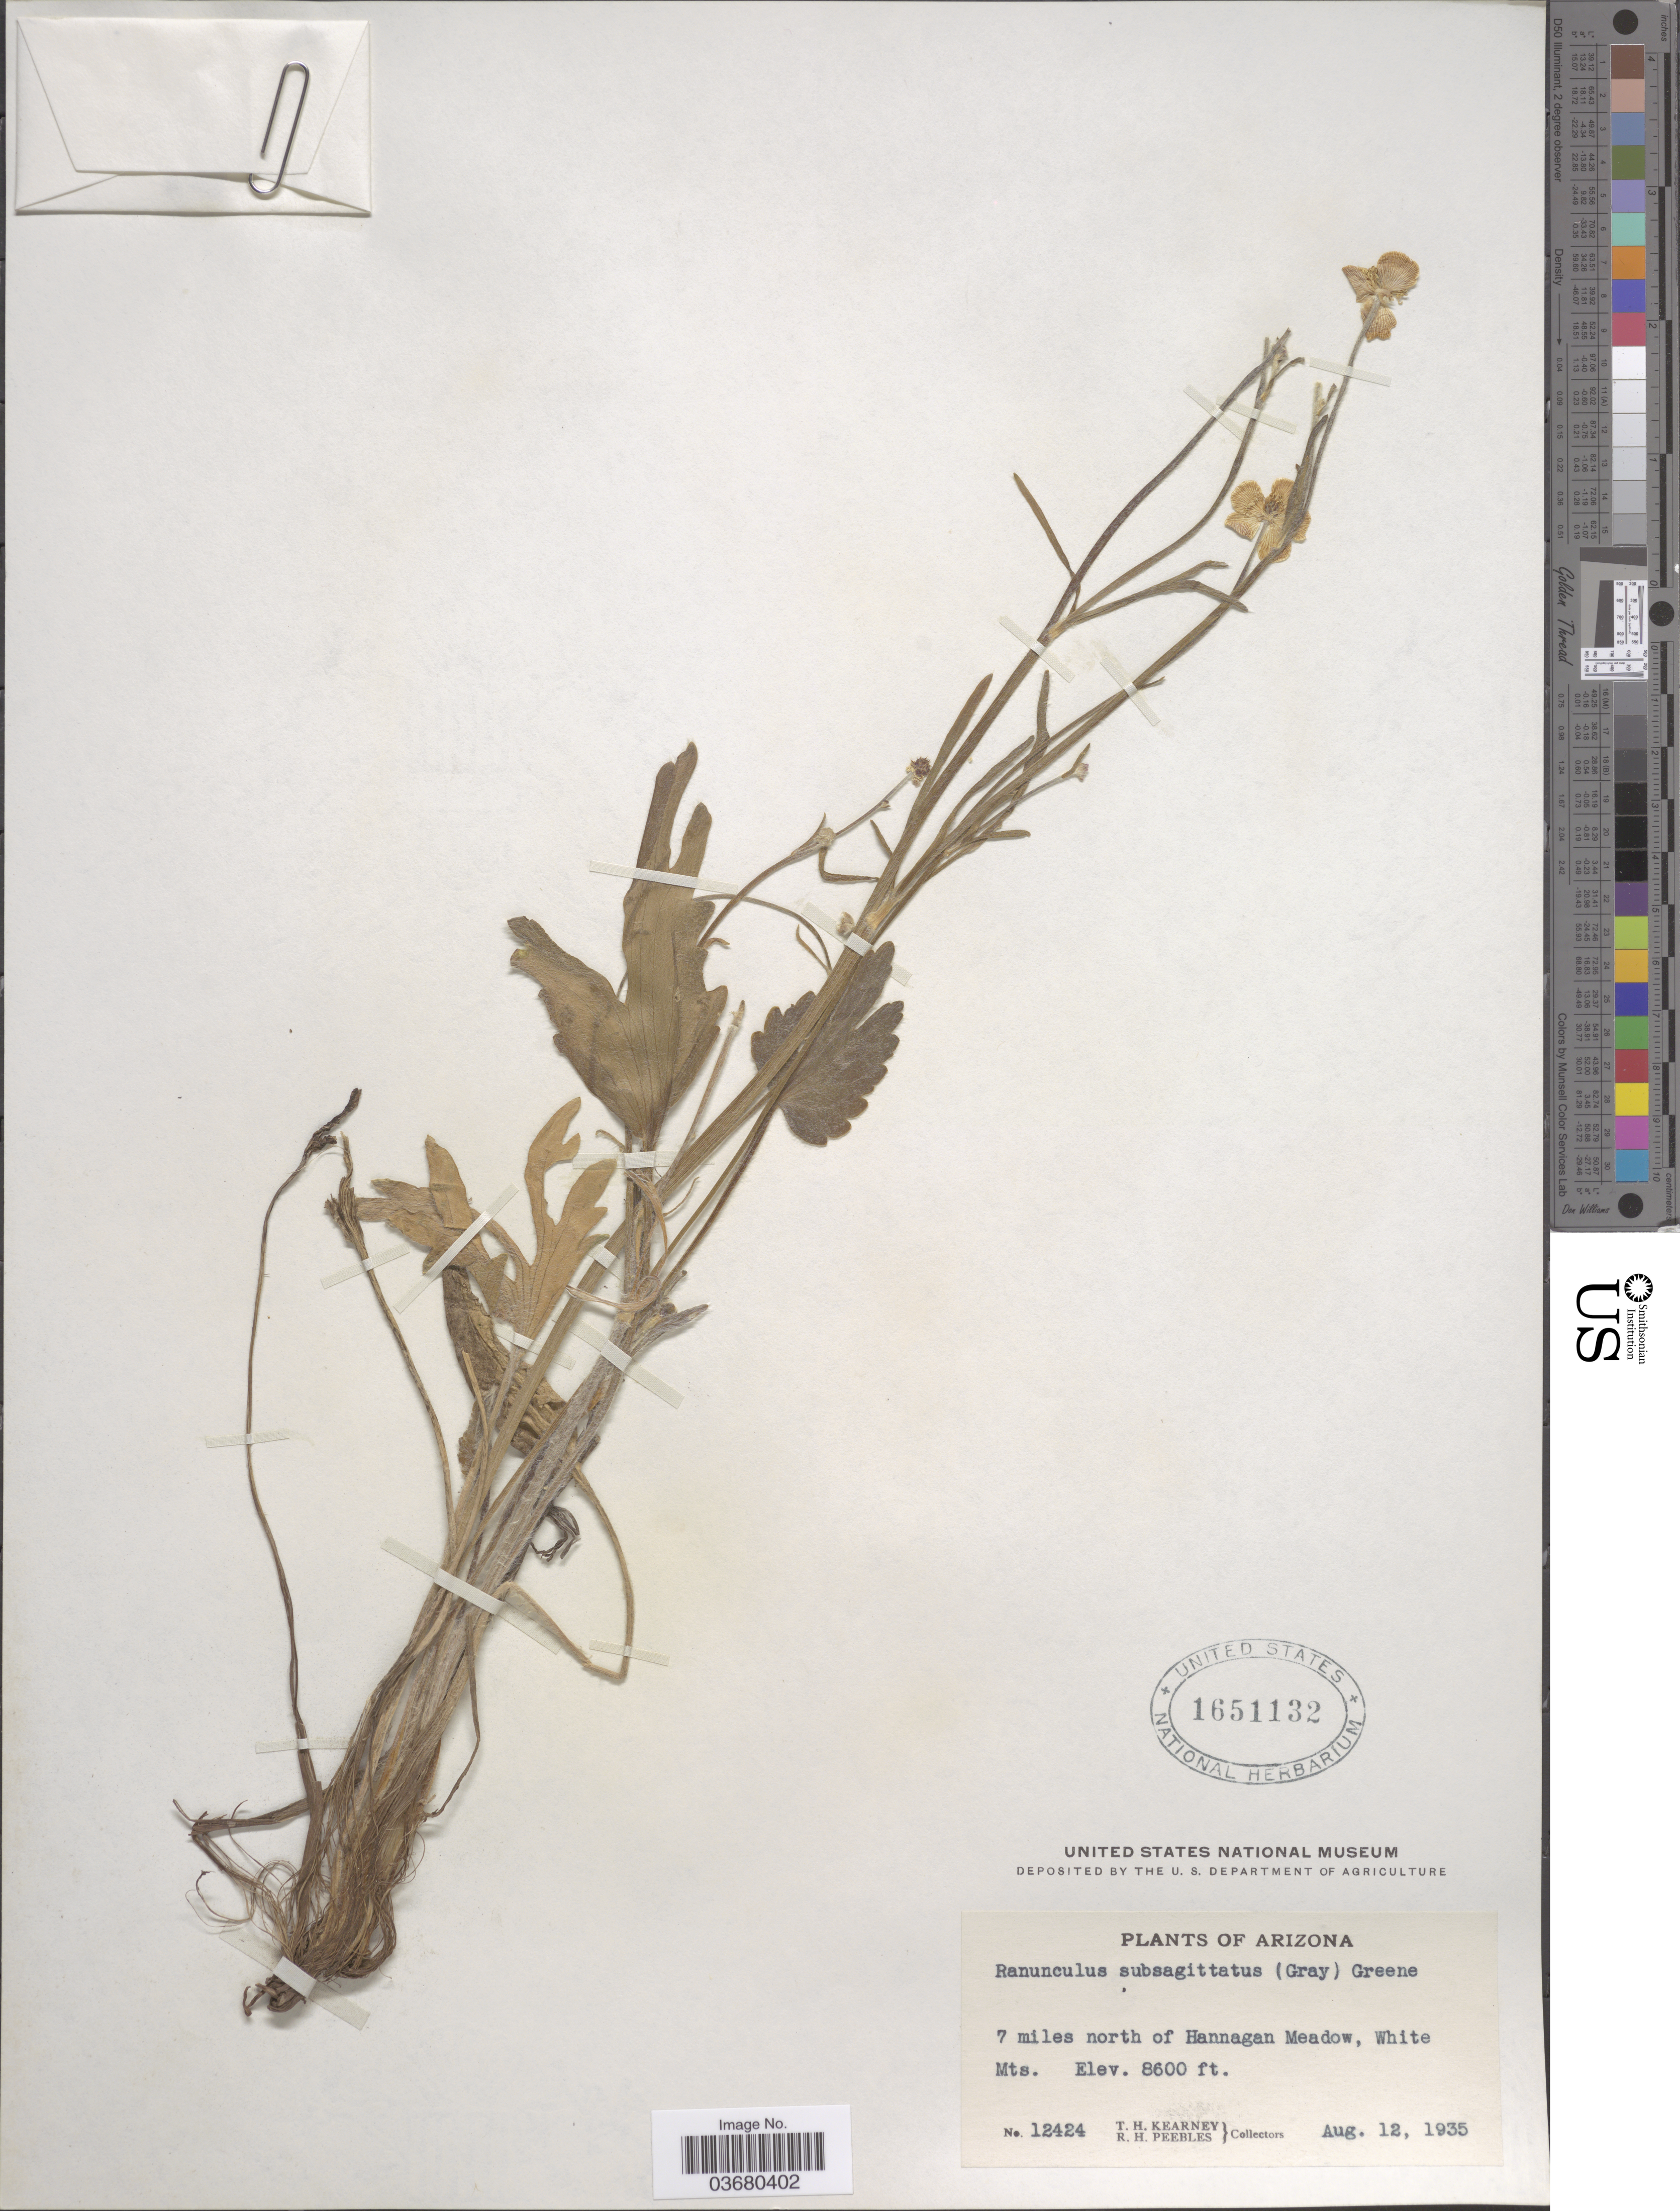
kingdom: Plantae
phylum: Tracheophyta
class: Magnoliopsida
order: Ranunculales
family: Ranunculaceae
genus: Ranunculus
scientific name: Ranunculus cardiophyllus var. subsagittatus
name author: (A. Gray) L.D. Benson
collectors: T. H. Kearney & R. H. Peebles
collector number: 12424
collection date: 1935-08-12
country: United States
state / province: Arizona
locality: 7 miles north of Hannagan Meadow, White Mts.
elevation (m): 2621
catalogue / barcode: US 1651132